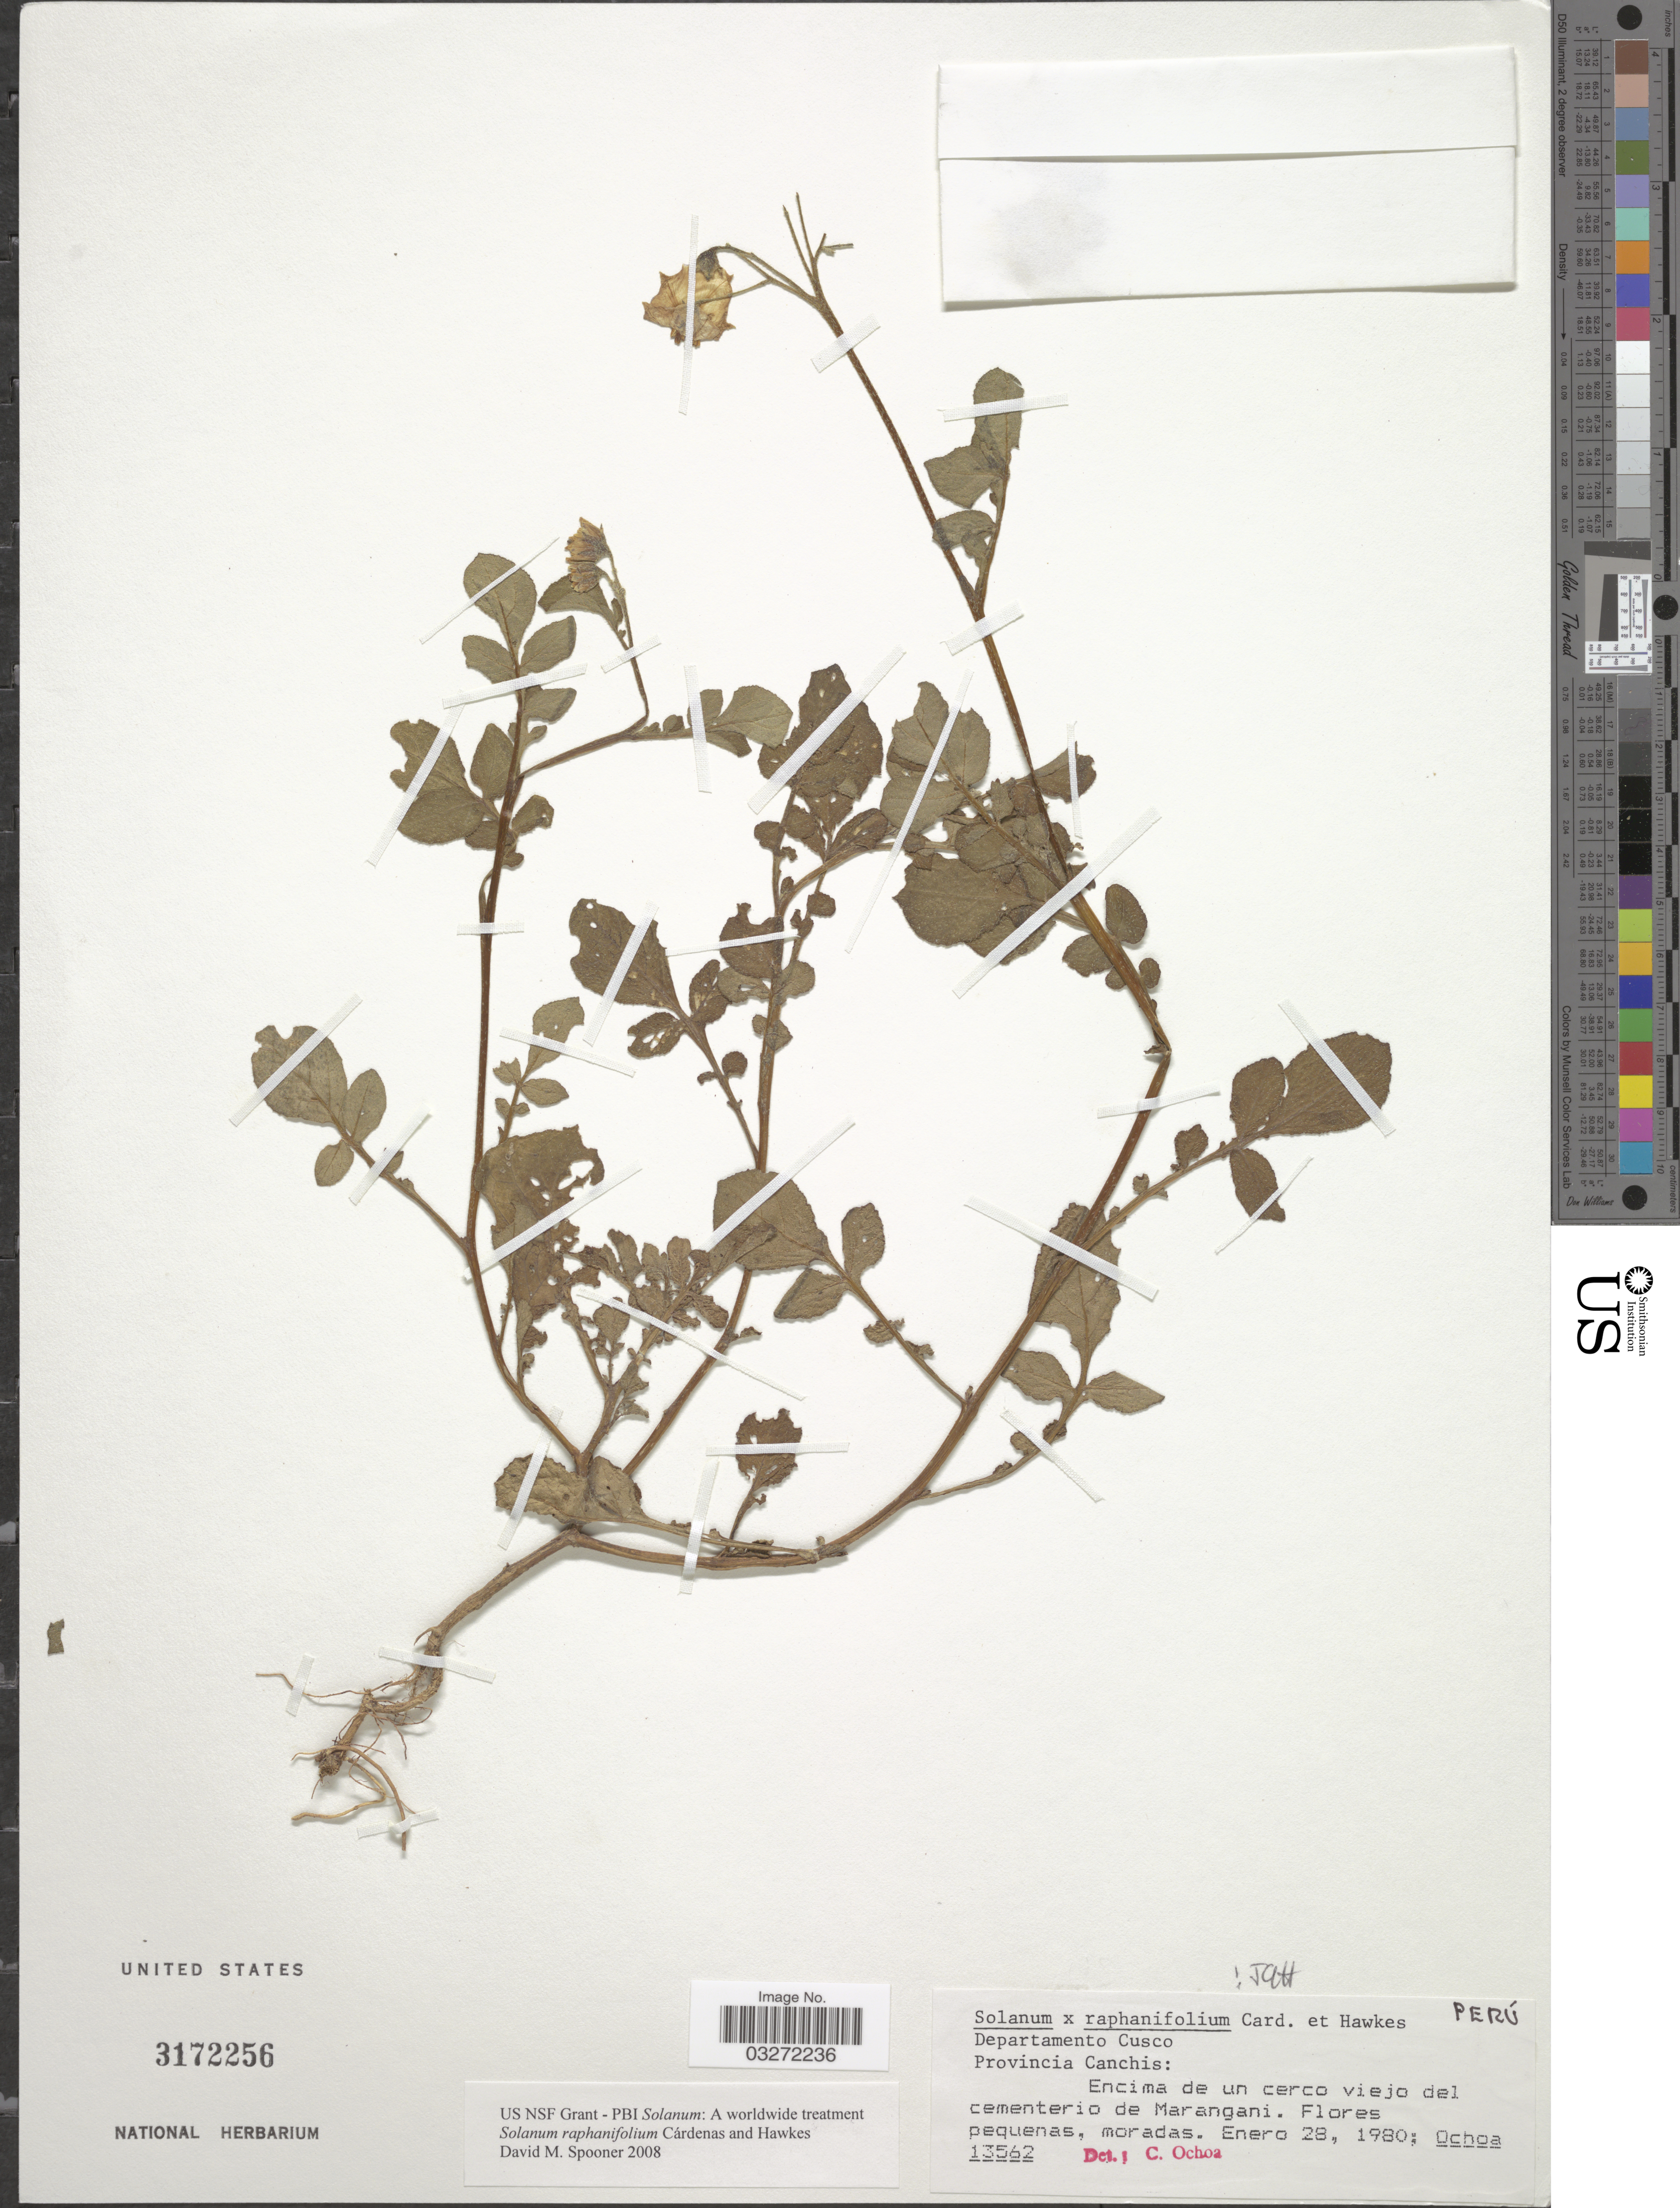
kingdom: Plantae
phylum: Tracheophyta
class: Magnoliopsida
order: Solanales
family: Solanaceae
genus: Solanum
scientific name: Solanum raphanifolium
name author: Cárdenas & Hawkes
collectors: -. Ochoa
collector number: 13562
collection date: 1980-01-28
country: Peru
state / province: Cusco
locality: Departamento Cusco. Provincia Canchis: Encima de un cerco vierjo del cementerio de Marangani.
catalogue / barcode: US 3172256